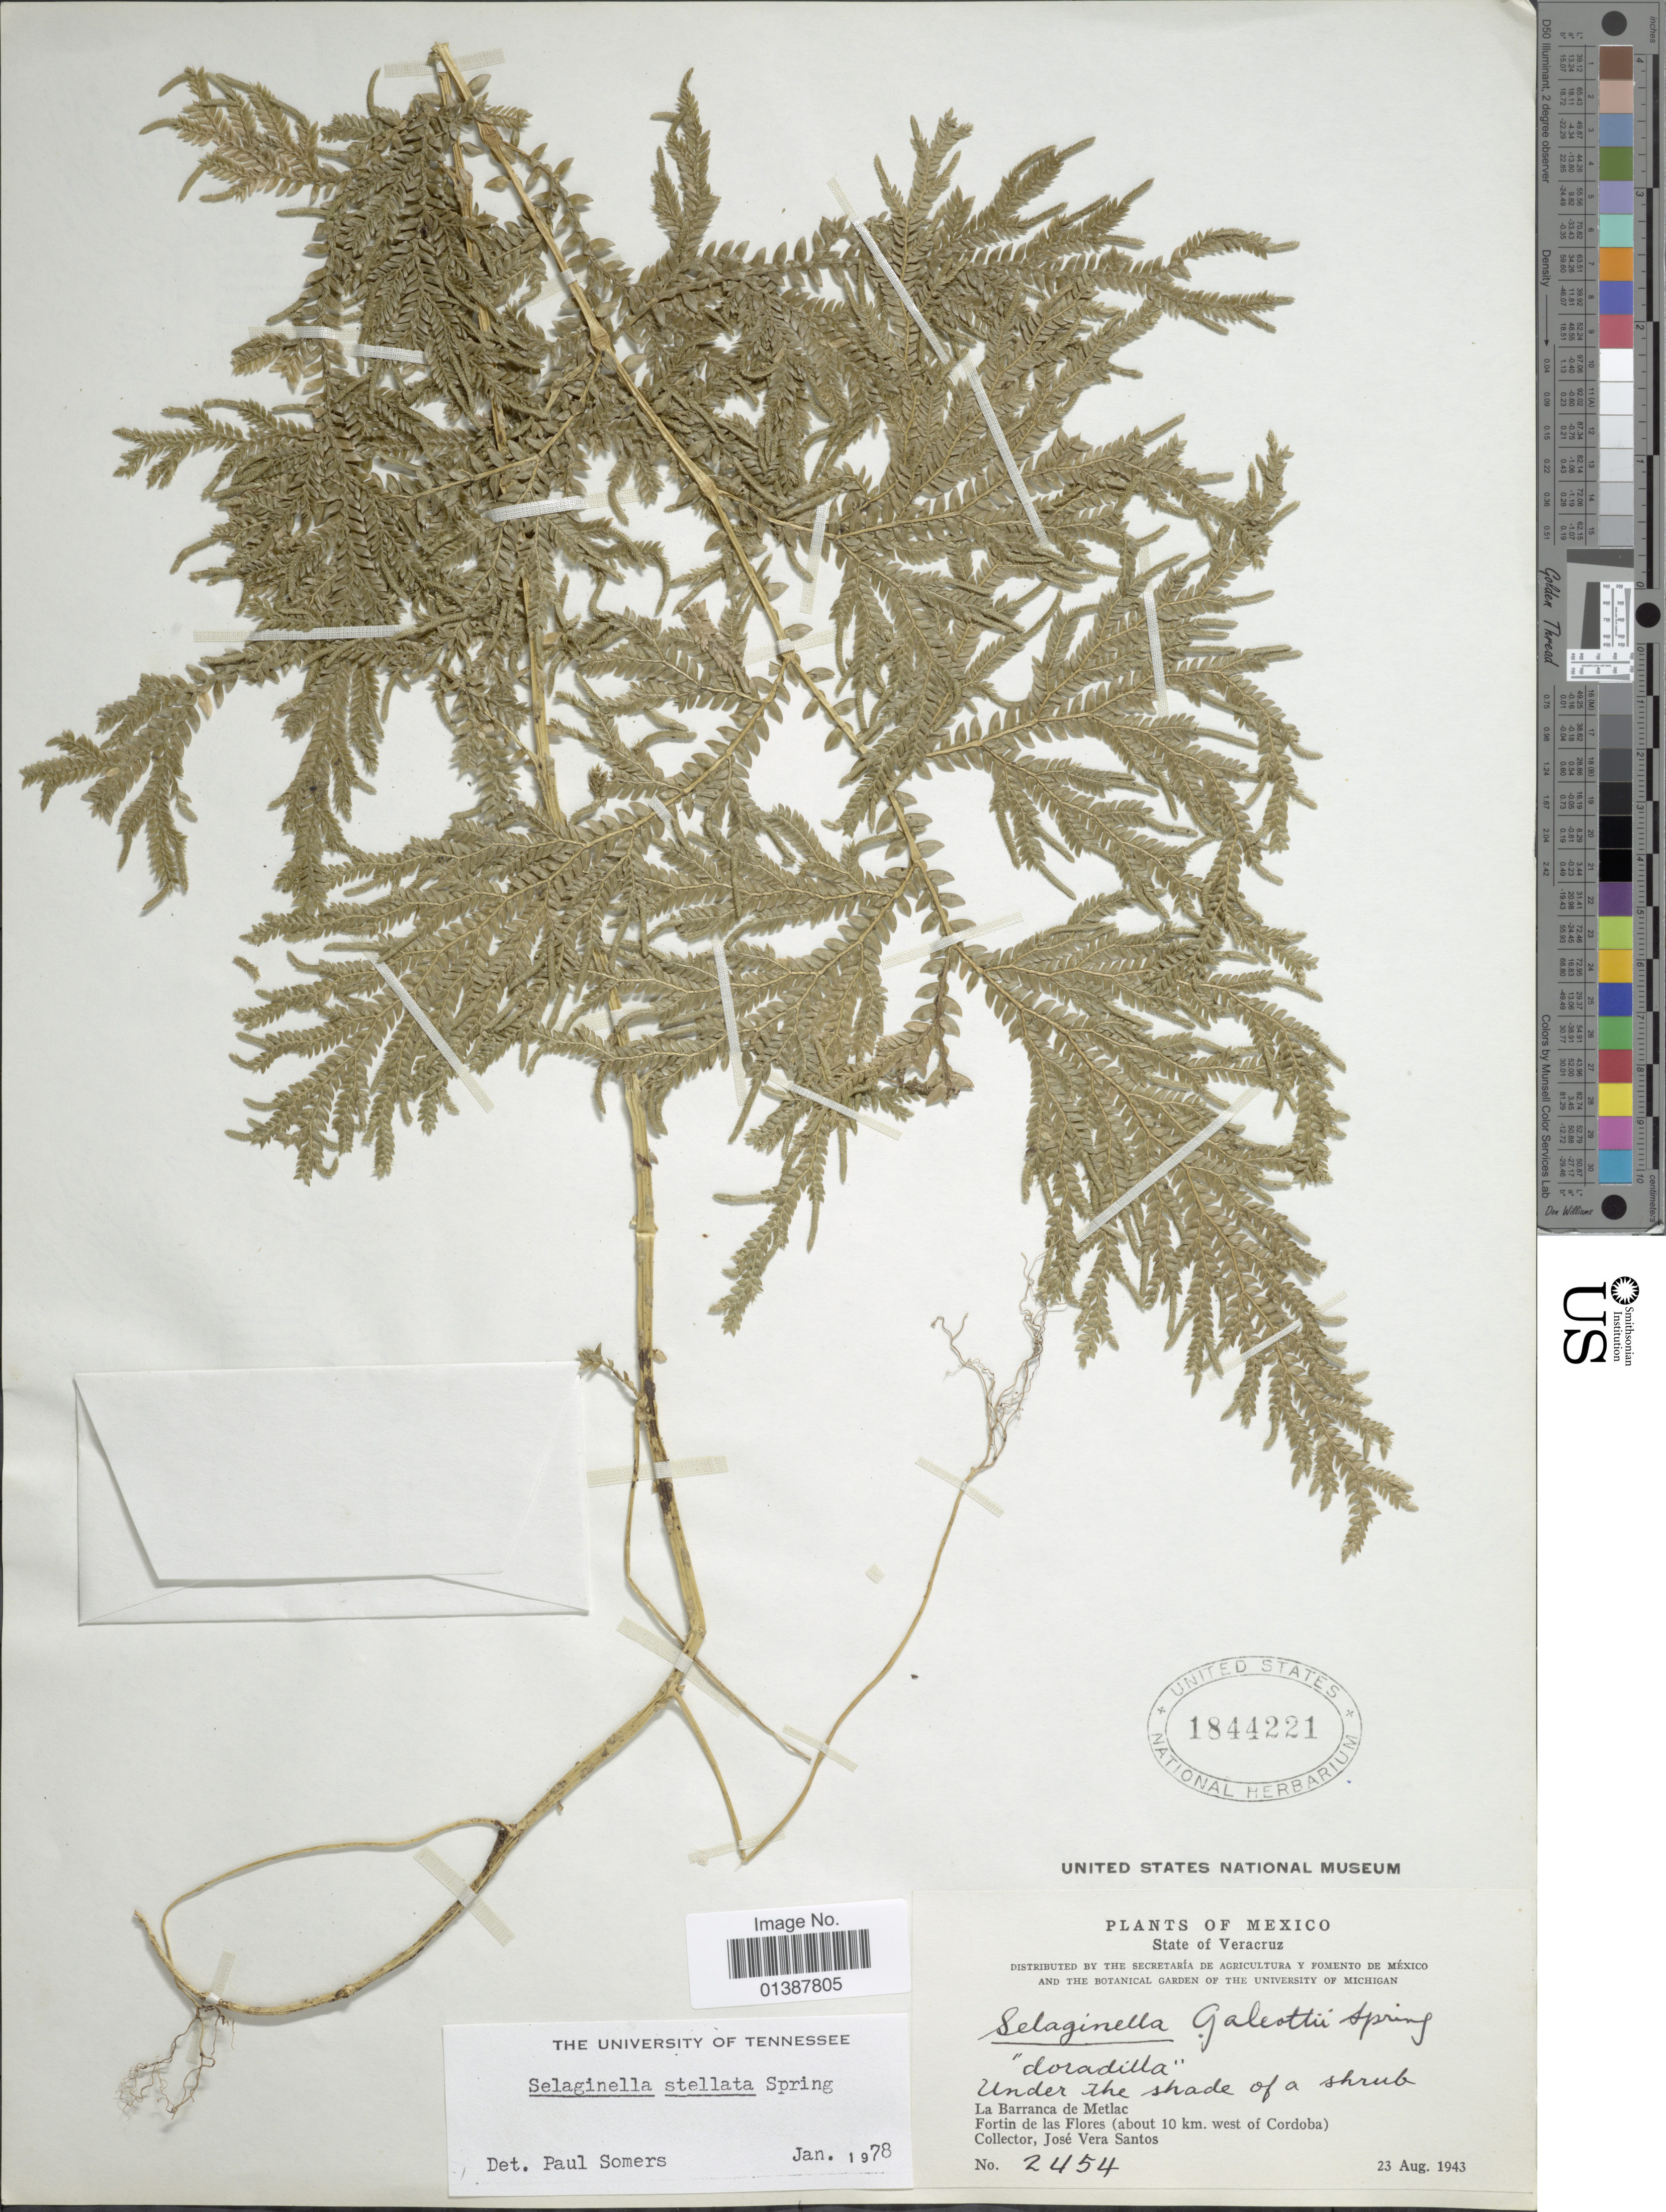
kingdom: Plantae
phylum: Tracheophyta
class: Lycopodiopsida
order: Selaginellales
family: Selaginellaceae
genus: Selaginella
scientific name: Selaginella galeottii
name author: Spring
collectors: J. V. Santos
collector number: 2454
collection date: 1943-08-23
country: Mexico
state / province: Veracruz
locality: State of Veracruz, La Barranca de Metlac, Fortin de las Flores (about 10 km. west of Cordoba)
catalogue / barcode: US 1844221